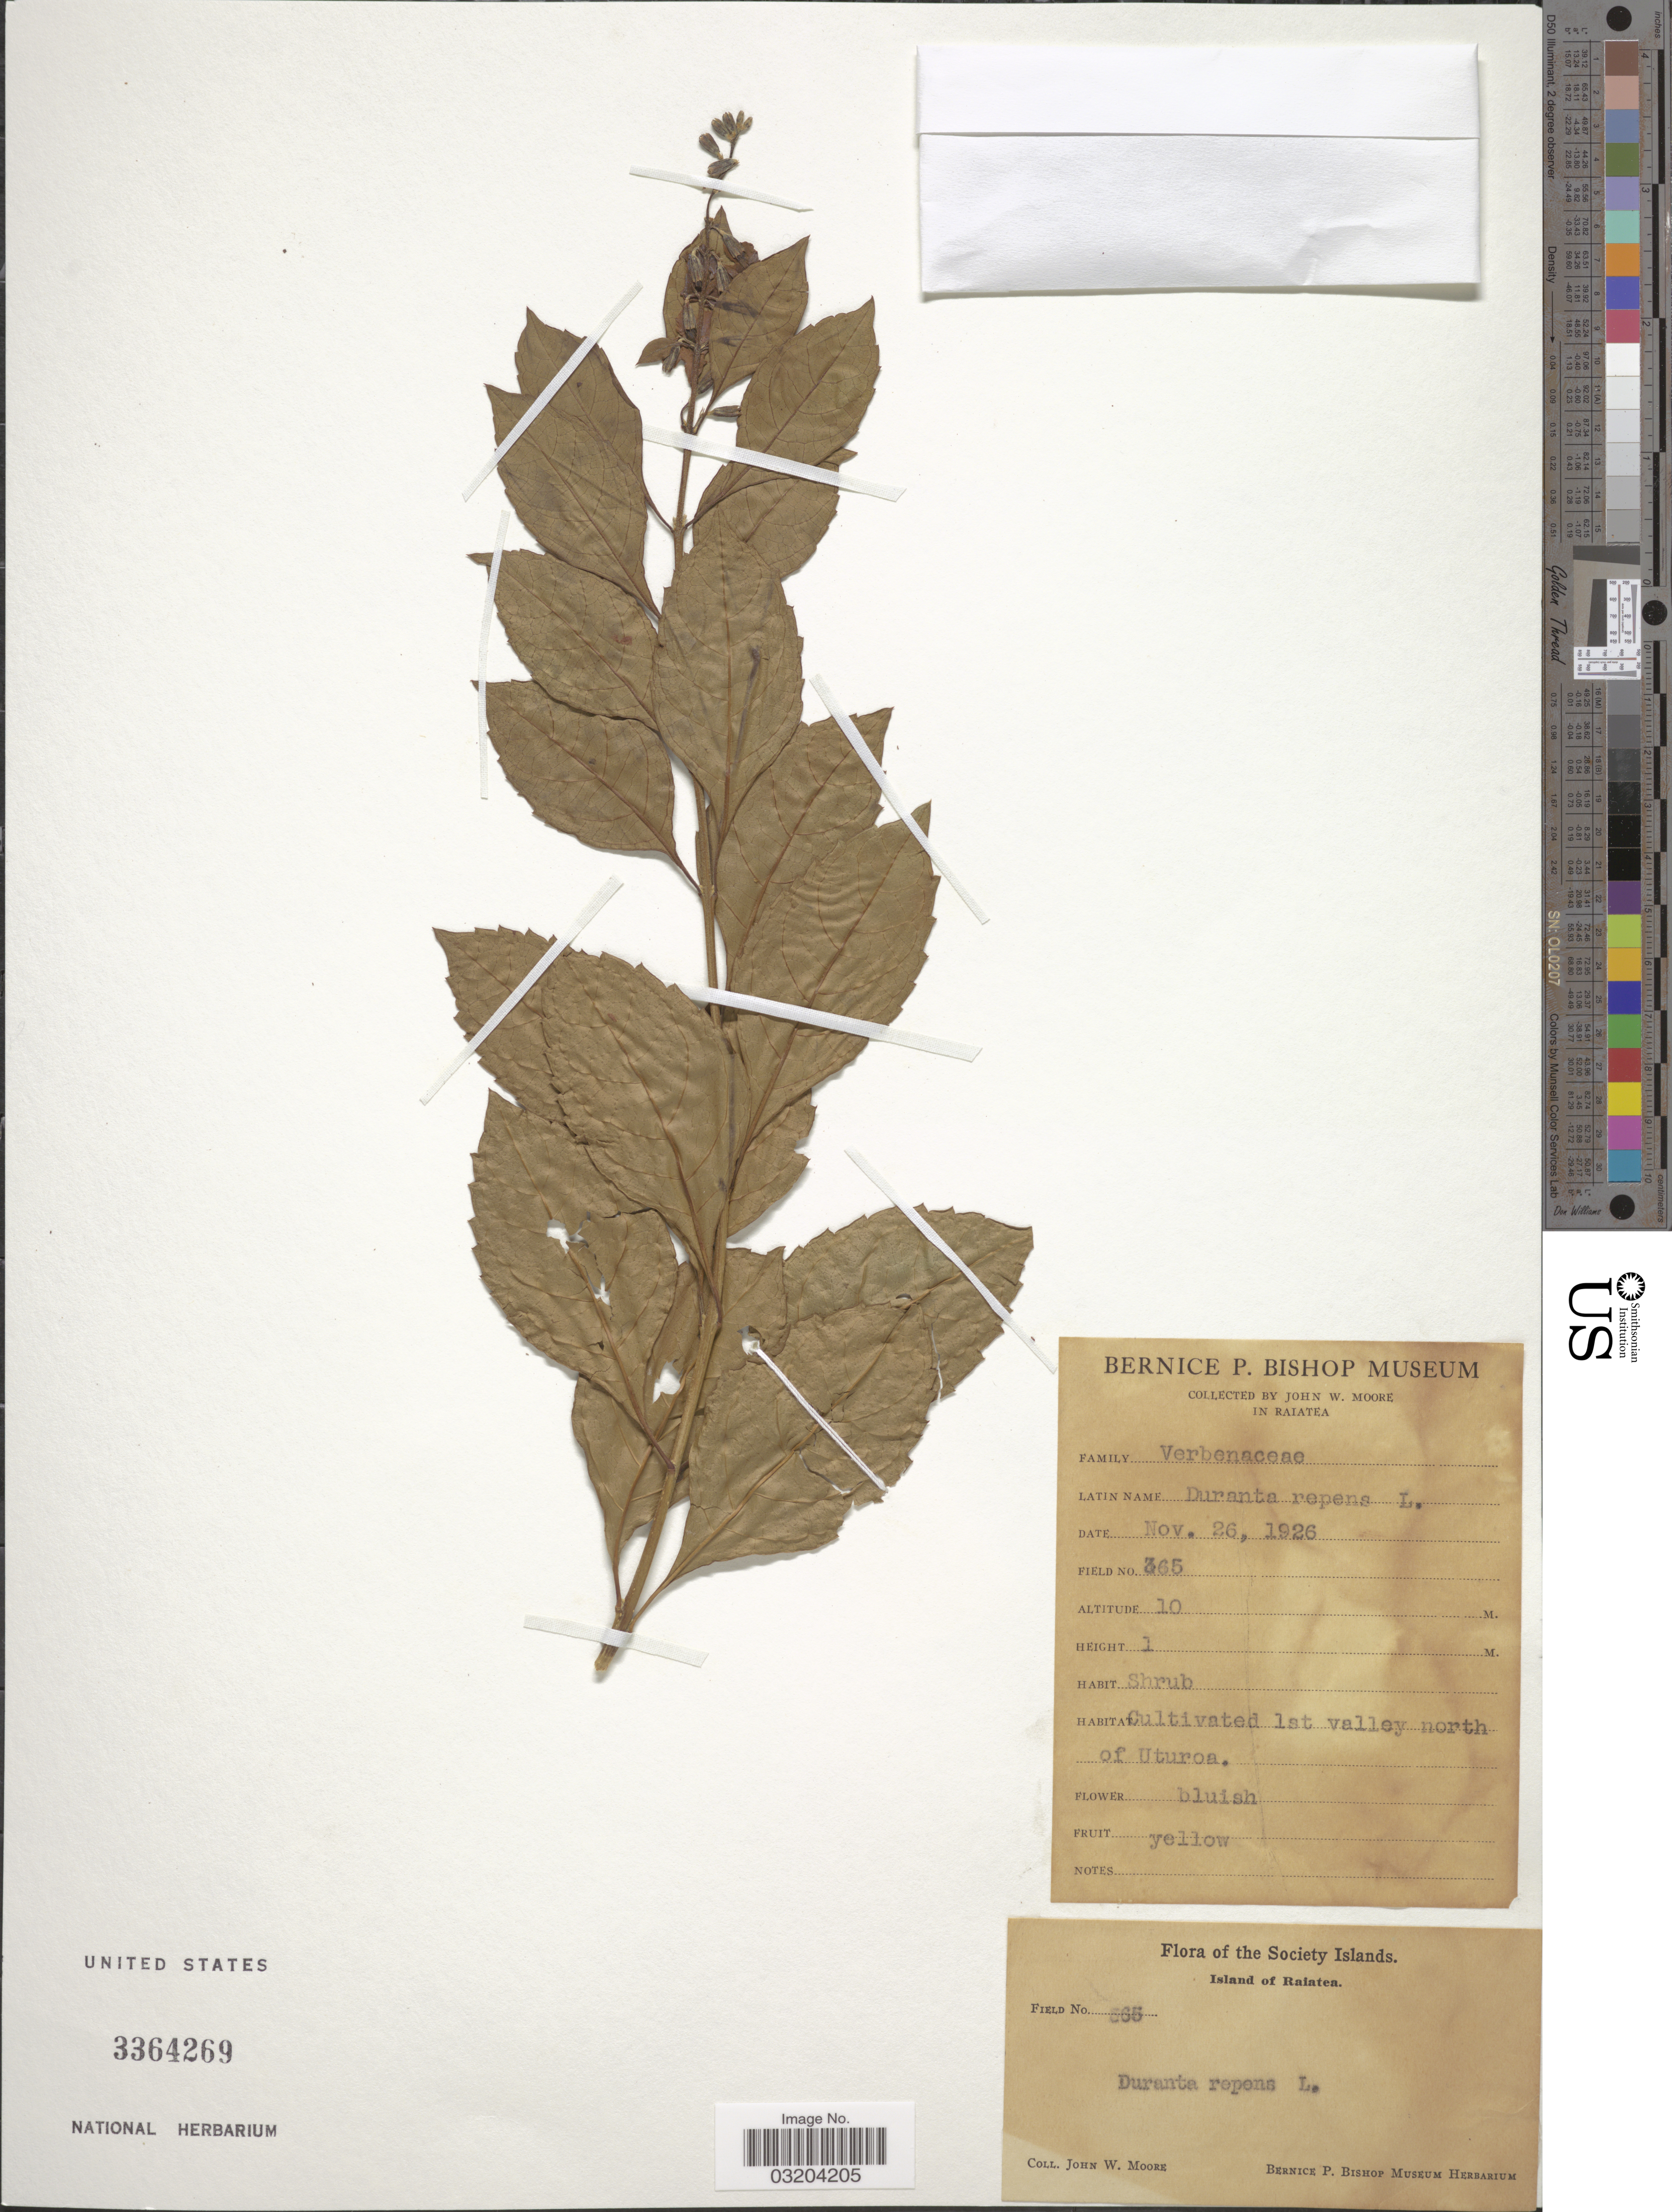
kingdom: Plantae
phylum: Tracheophyta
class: Magnoliopsida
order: Lamiales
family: Verbenaceae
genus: Duranta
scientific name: Duranta erecta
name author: L.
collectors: J. Moore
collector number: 365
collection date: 1926-11-26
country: French Polynesia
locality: Island of Raiatea. Cultivated 1st valley north of Uturoa.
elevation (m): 10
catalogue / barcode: US 3364269